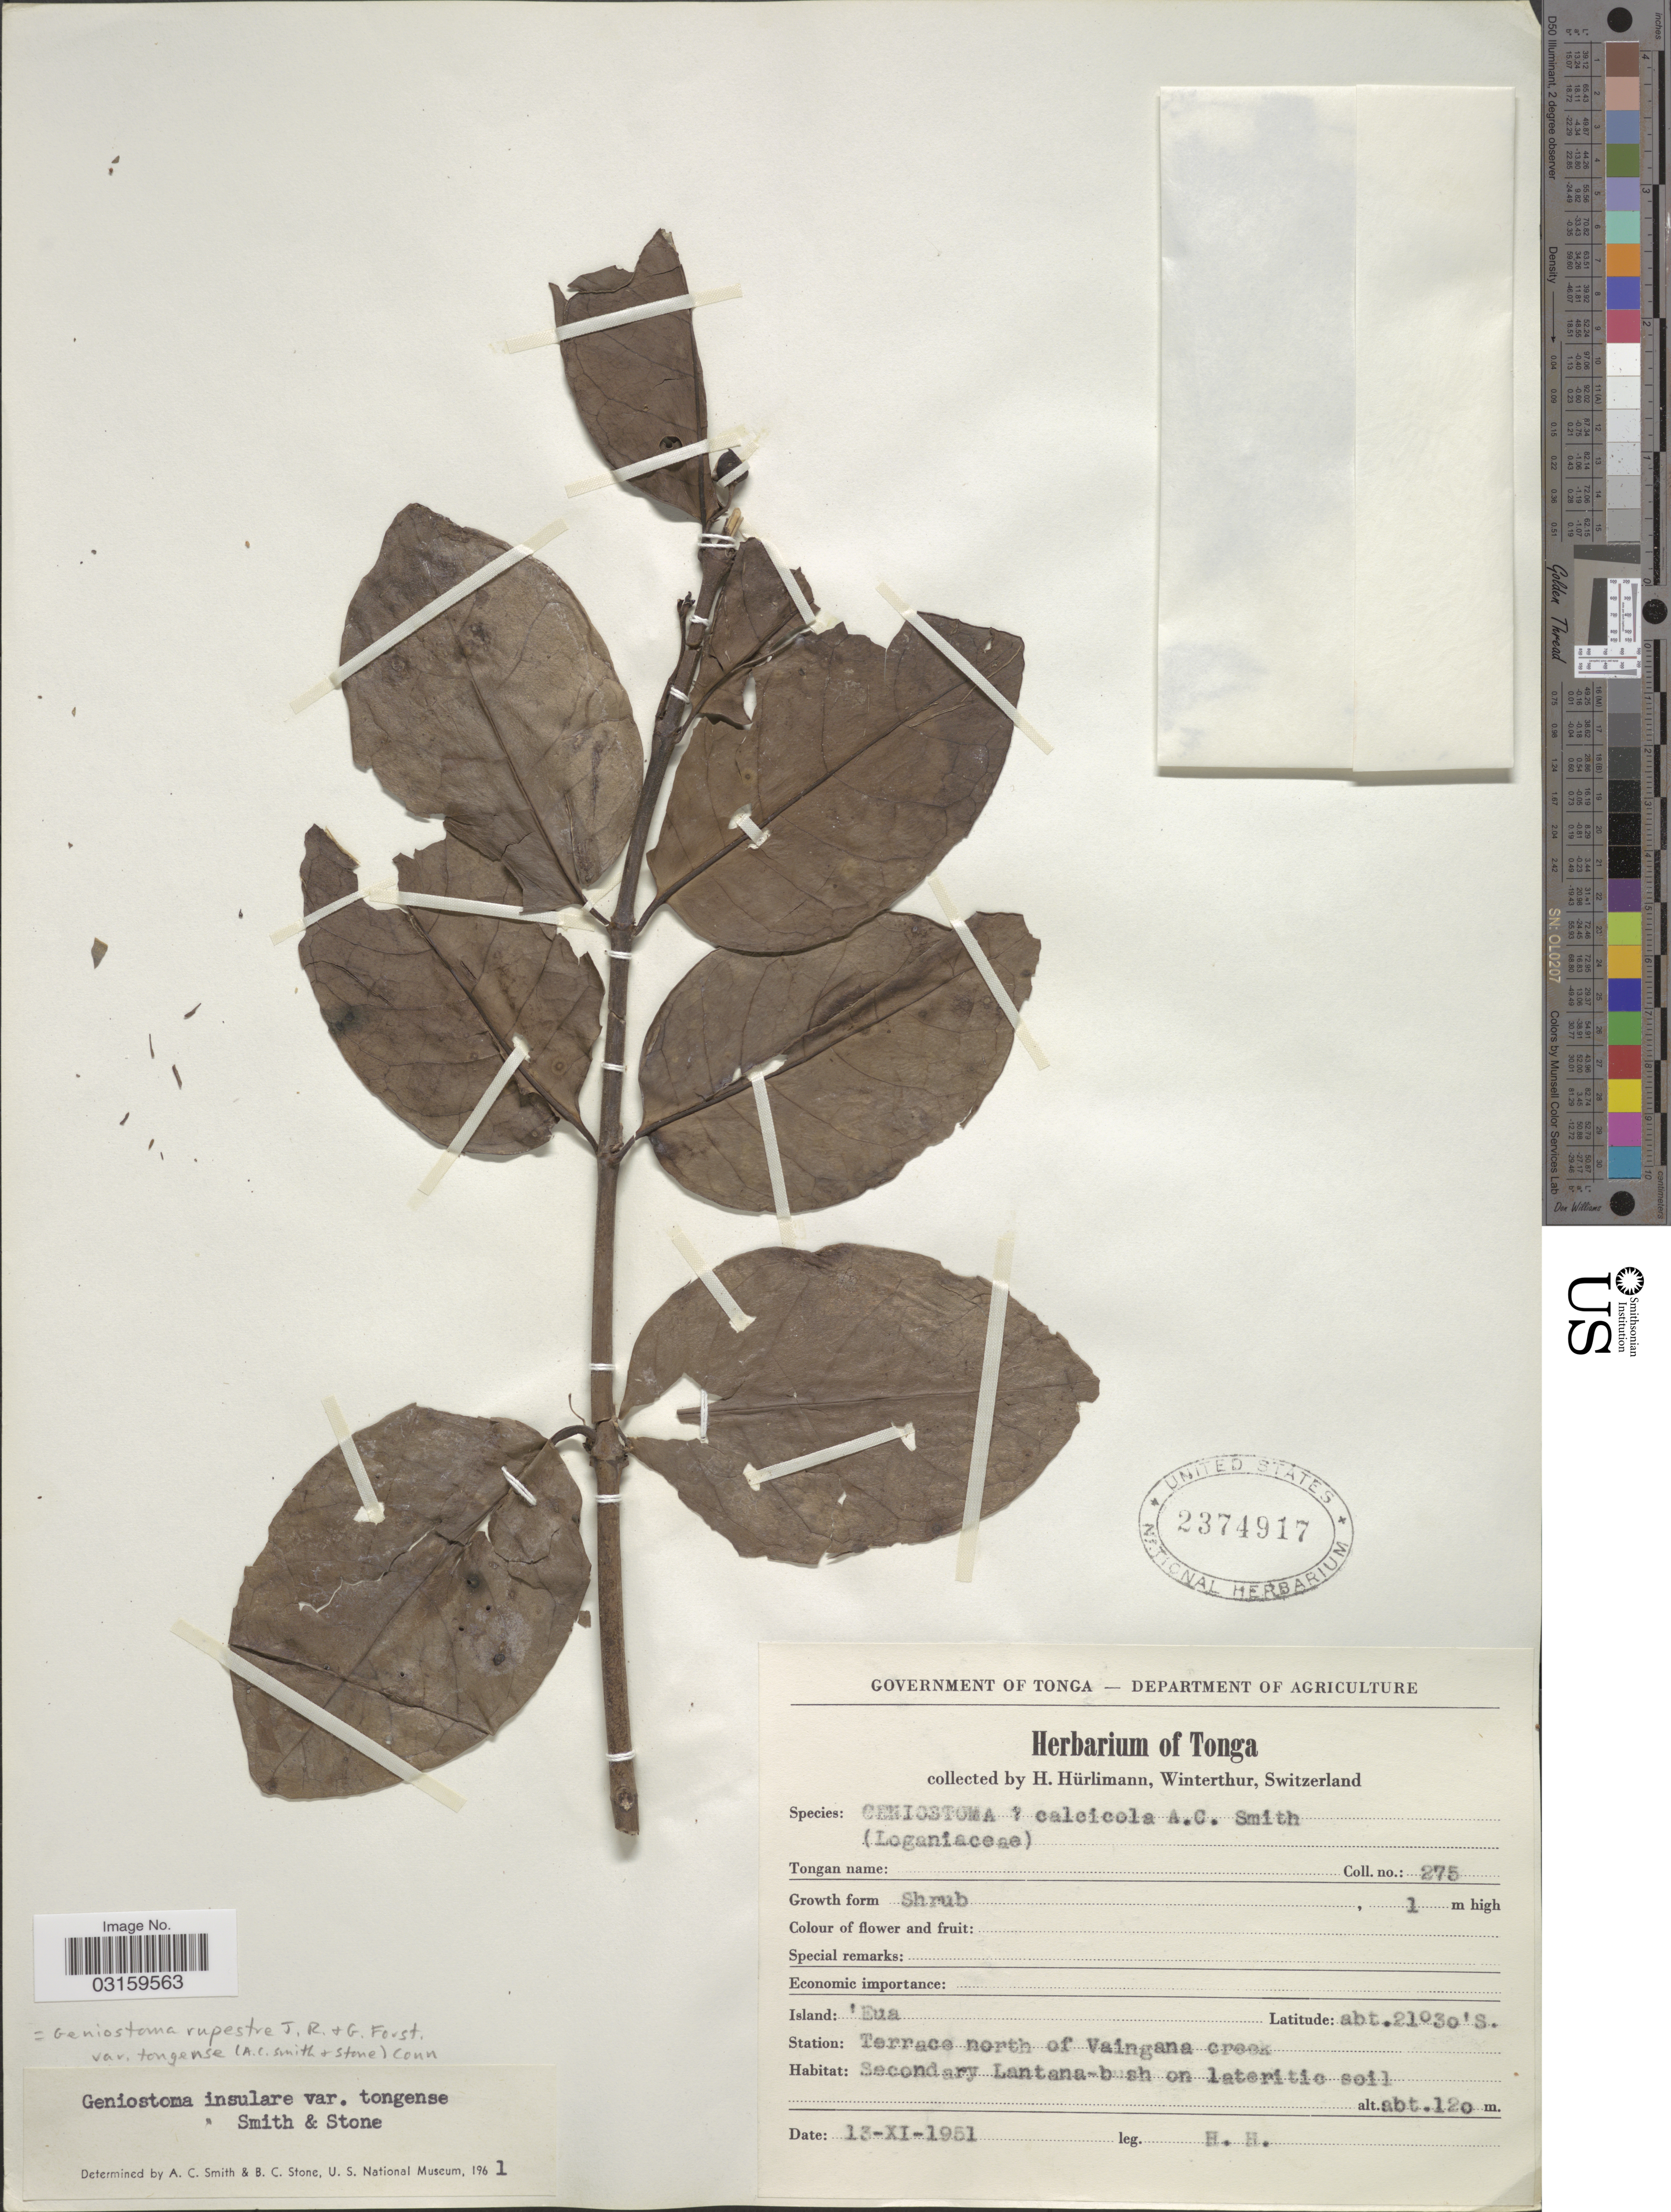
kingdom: Plantae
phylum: Tracheophyta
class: Magnoliopsida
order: Gentianales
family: Loganiaceae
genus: Geniostoma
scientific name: Geniostoma rupestre var. tongense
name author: J.R. Forst. & G. Forst.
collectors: H. Hürlimann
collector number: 275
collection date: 1951-11-13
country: Tonga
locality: Island: 'Eua. Station: terrace north of Vaingana creek.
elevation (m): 120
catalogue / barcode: US 2374917